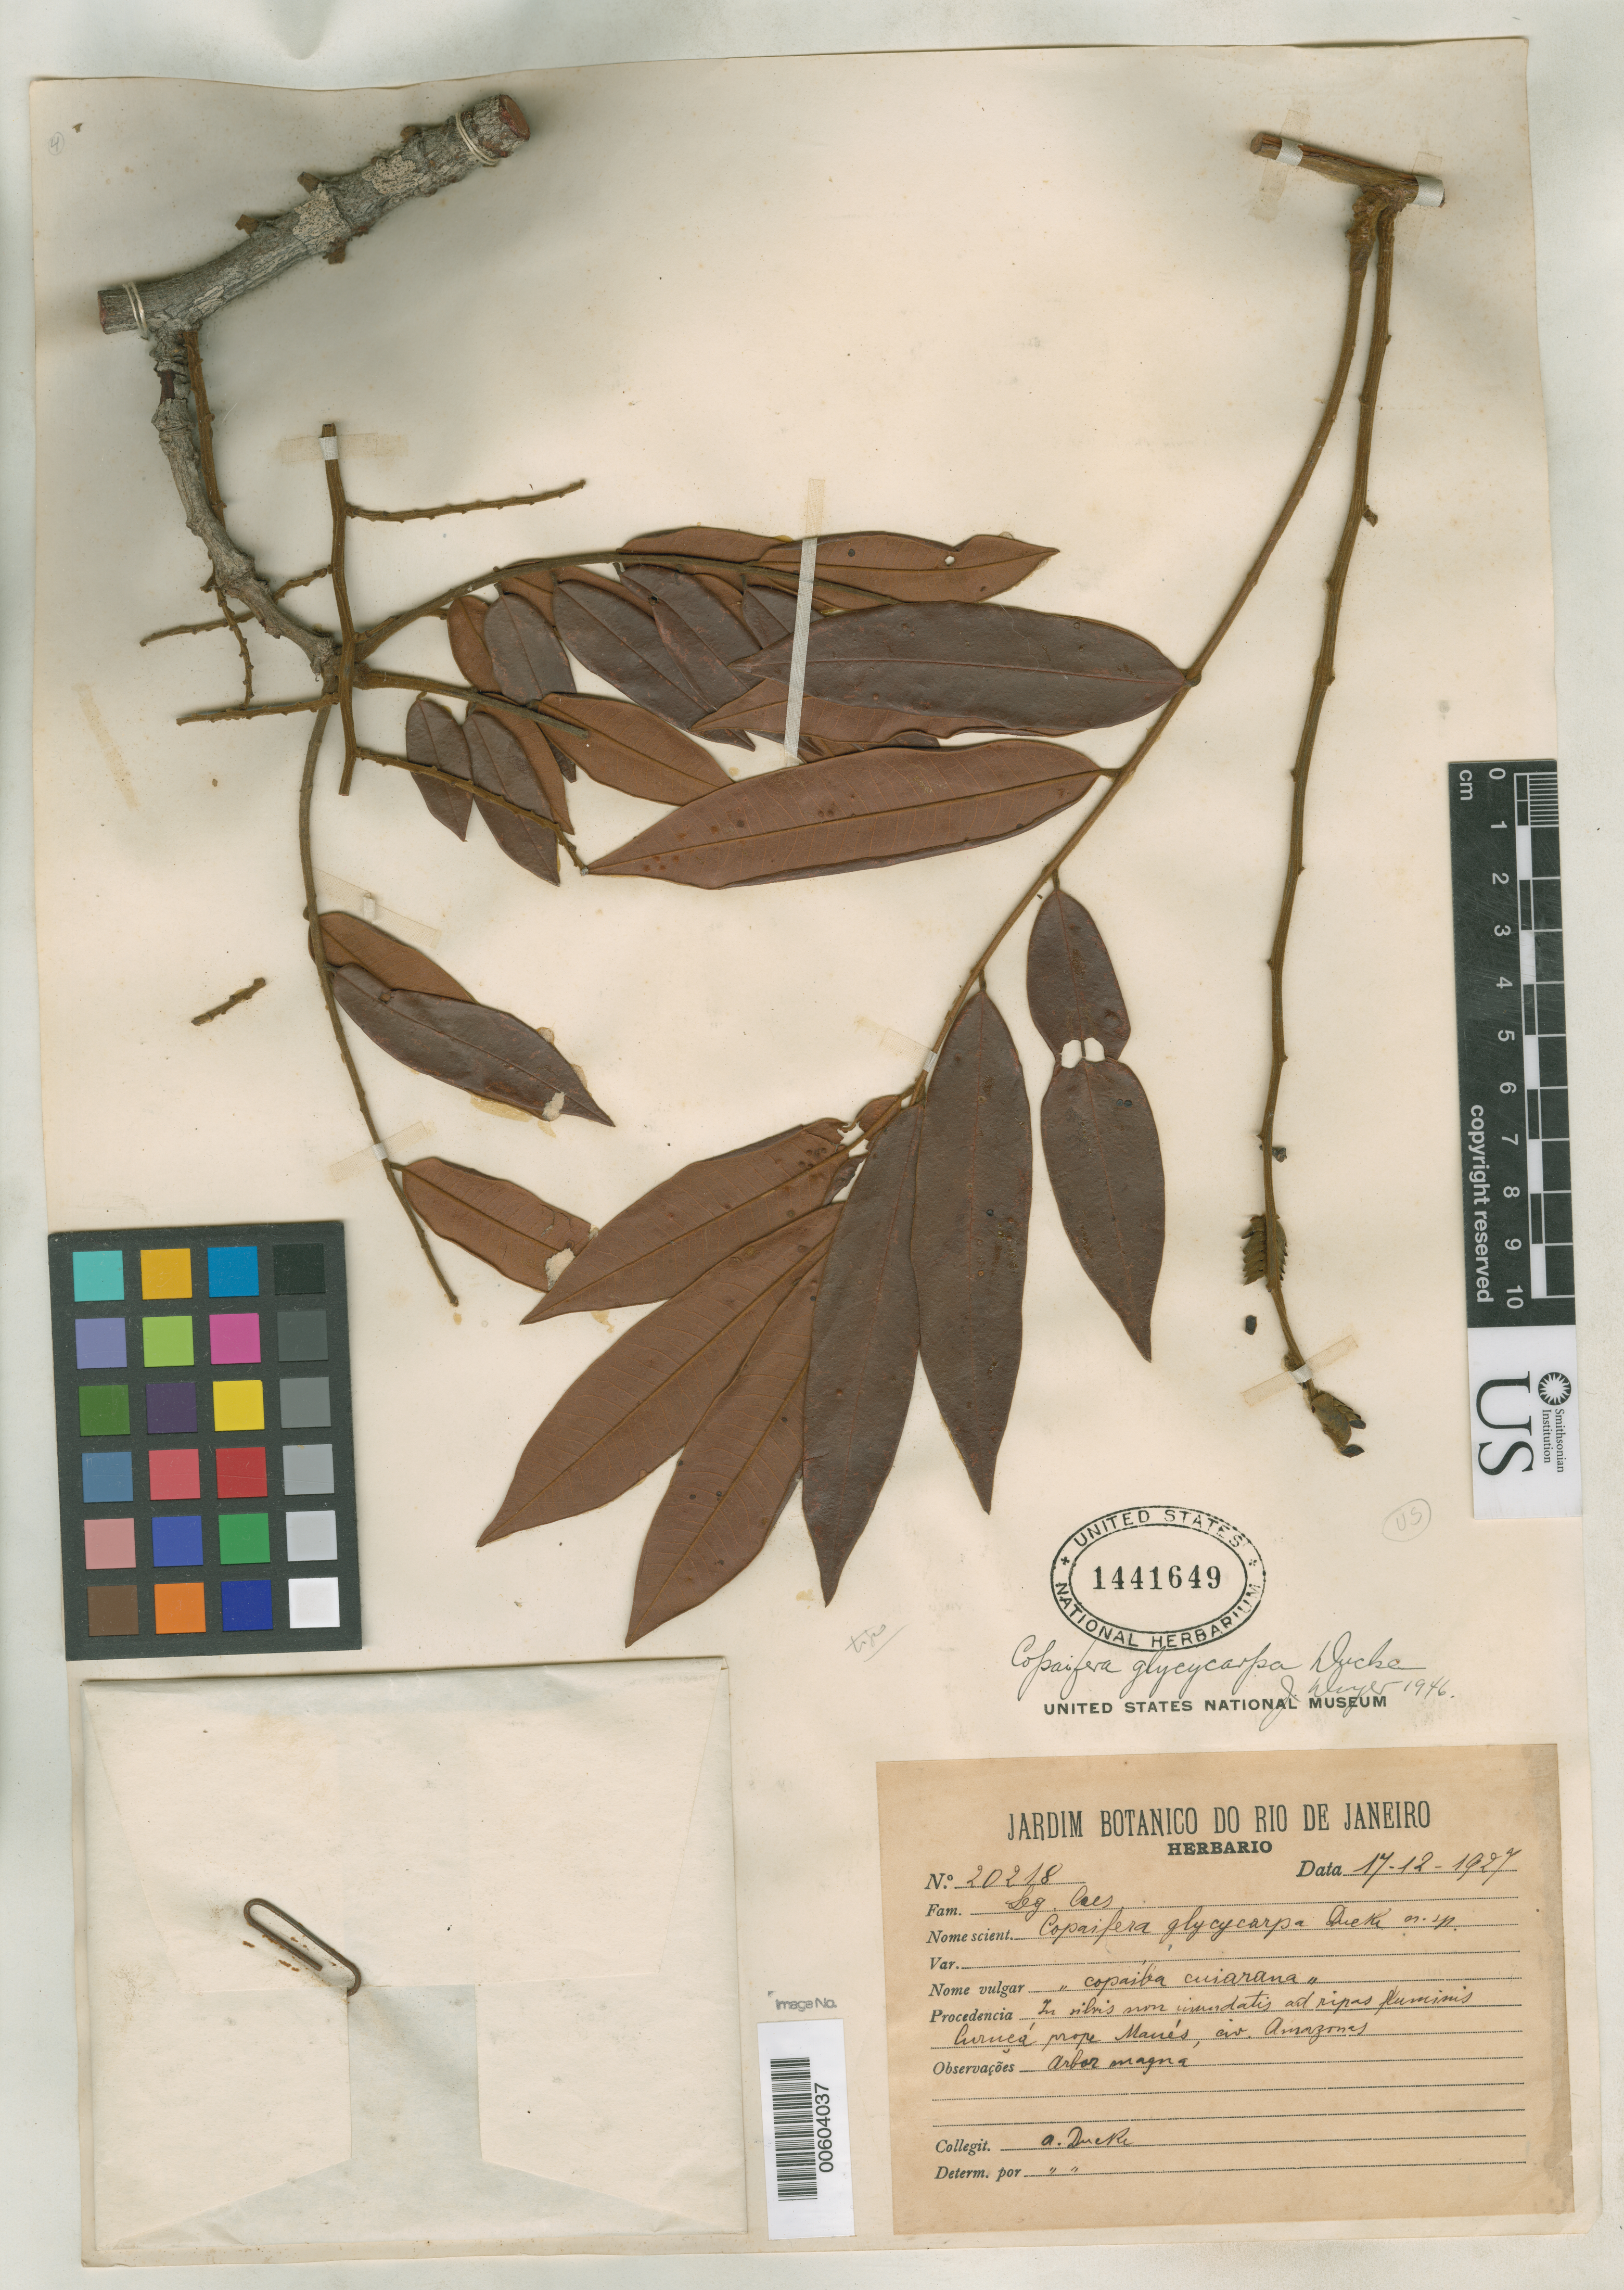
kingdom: Plantae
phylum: Tracheophyta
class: Magnoliopsida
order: Fabales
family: Fabaceae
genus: Copaifera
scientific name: Copaifera glycocarpa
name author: Ducke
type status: Isosyntype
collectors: A. Ducke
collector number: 20218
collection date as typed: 17 Dec 1927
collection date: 1927-12-17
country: Brazil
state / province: Amazonas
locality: Curuca prope Manes.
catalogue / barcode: US 1441649